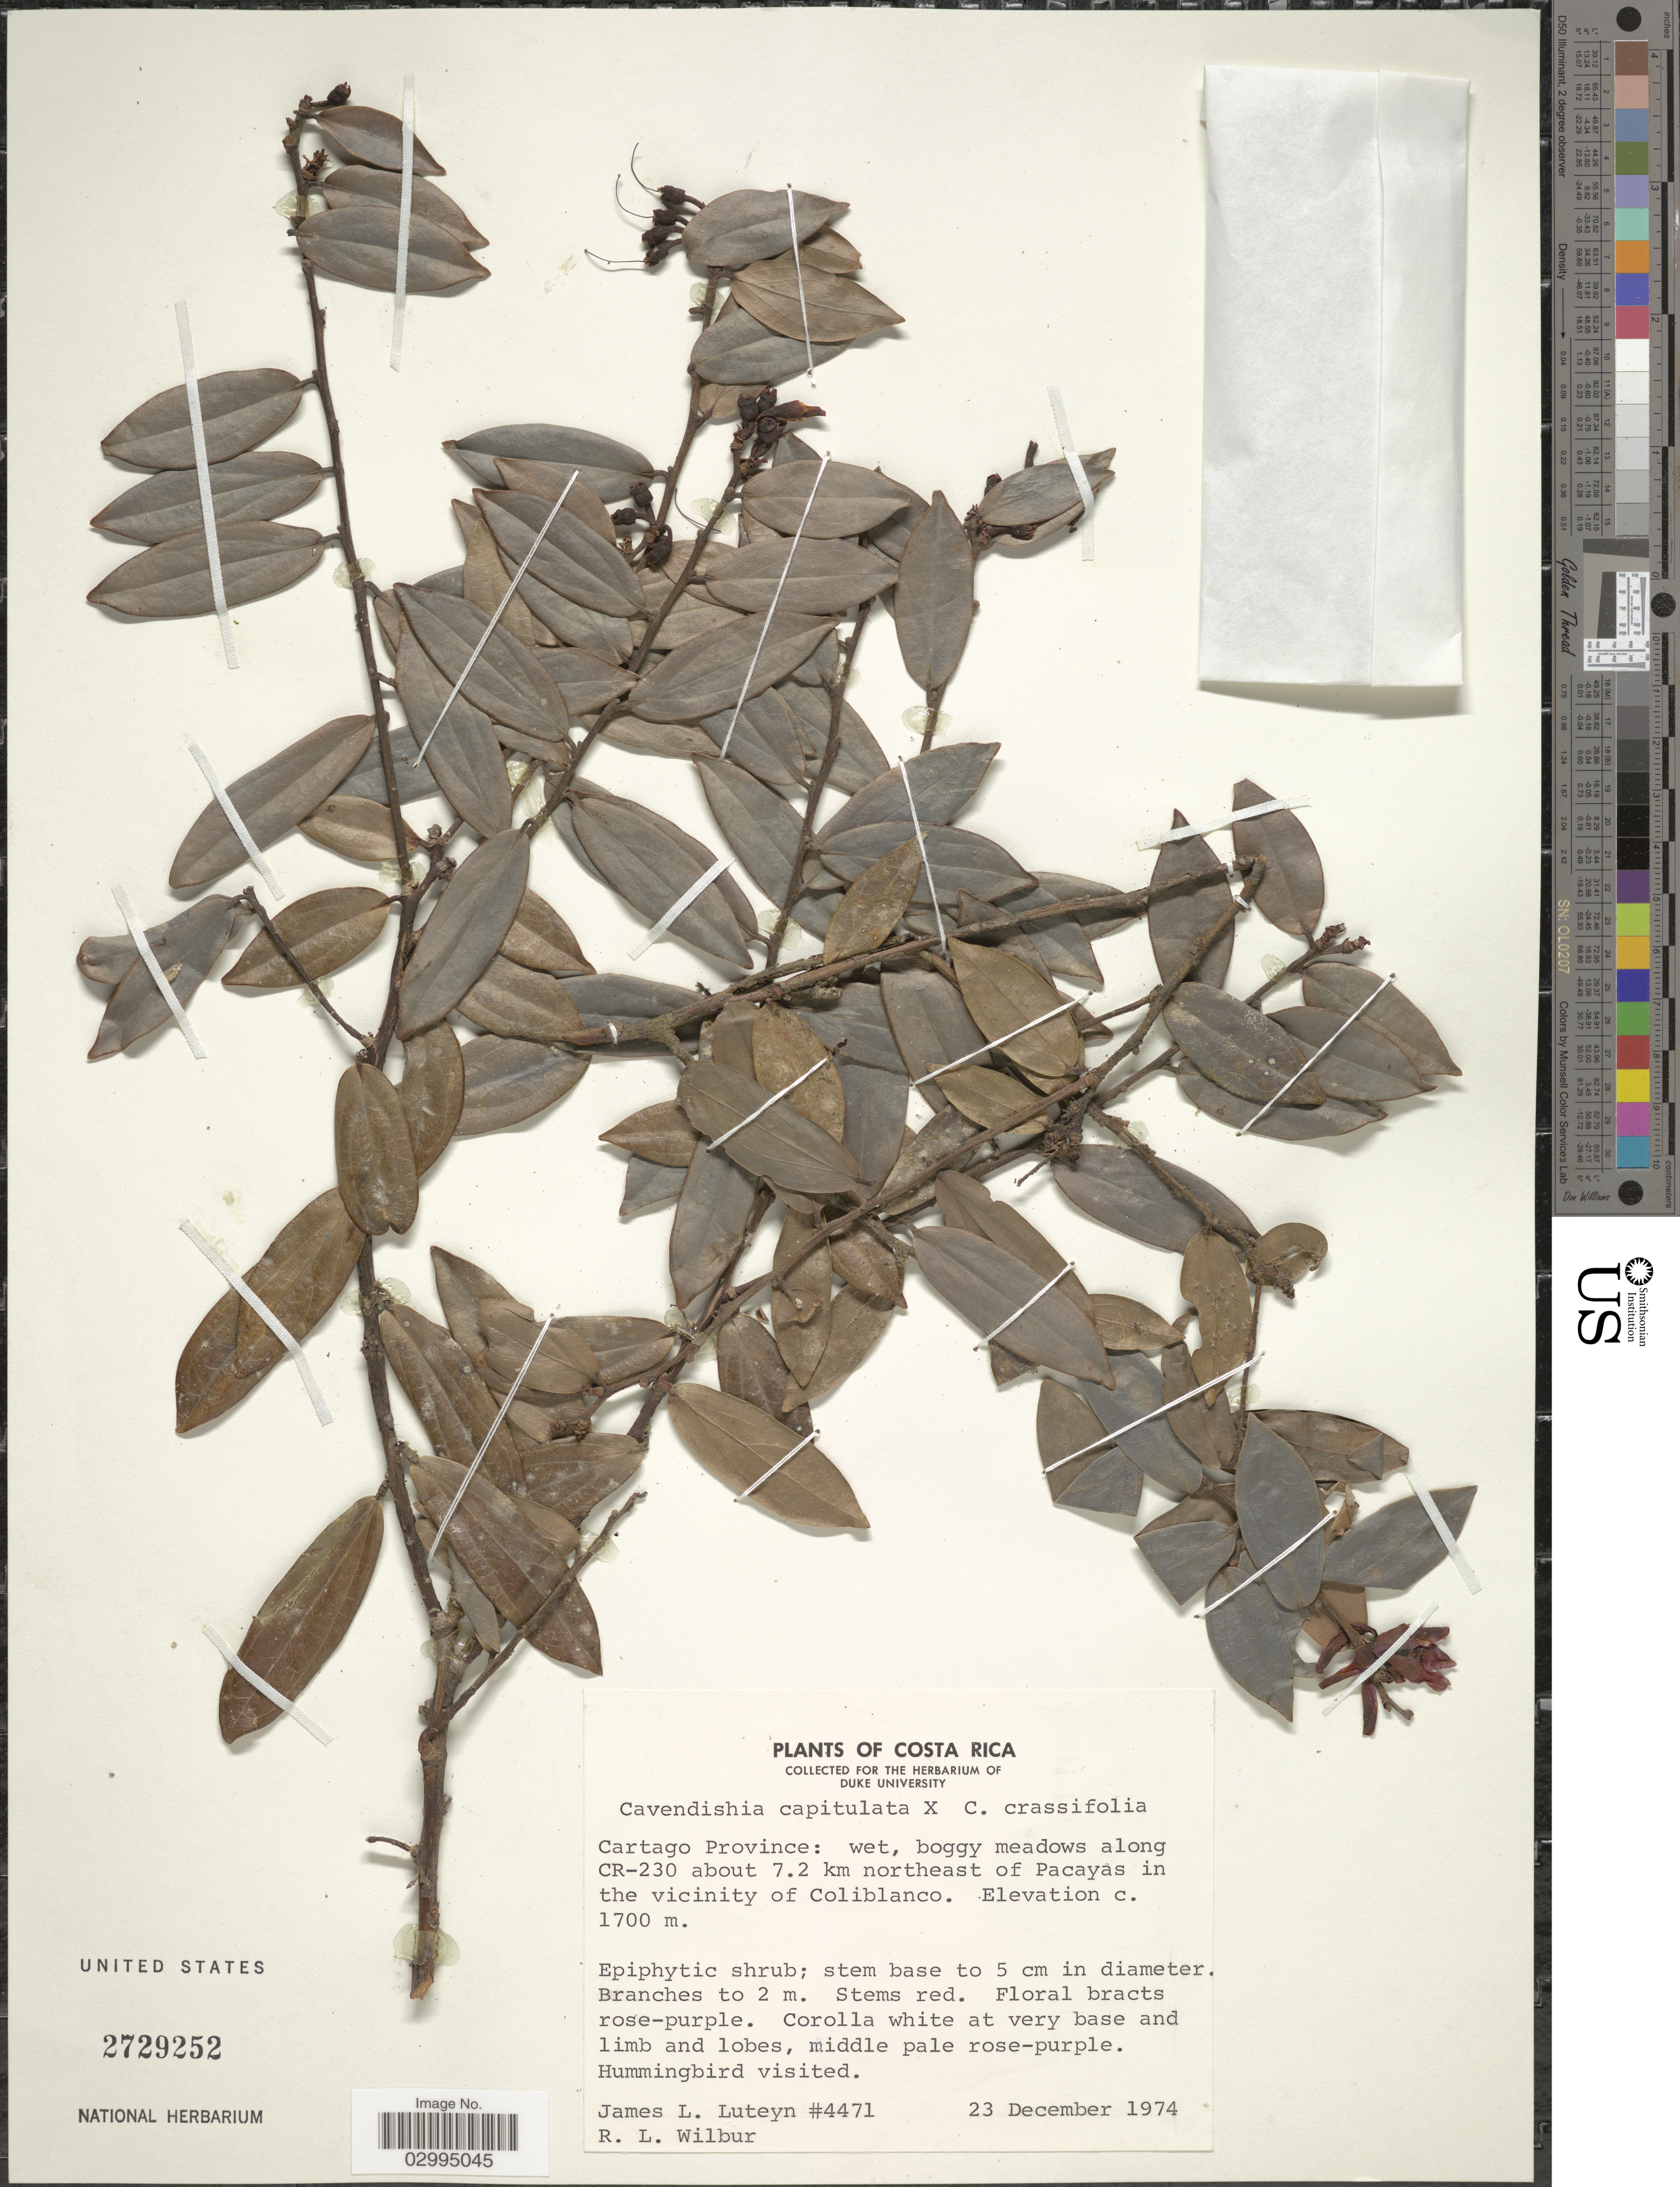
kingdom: Plantae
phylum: Tracheophyta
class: Magnoliopsida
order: Ericales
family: Ericaceae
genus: Cavendishia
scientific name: Cavendishia capitulata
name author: Donn. Sm.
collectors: J. L. Luteyn & R. L. Wilbur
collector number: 4471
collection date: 1974-12-23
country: Costa Rica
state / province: Cartago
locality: Cartago Province: wet, boggy meadows along CR-230 about 7.2 km northeast of Pacayas in the vicinity of Coliblanco.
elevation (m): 1700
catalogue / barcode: US 2729252